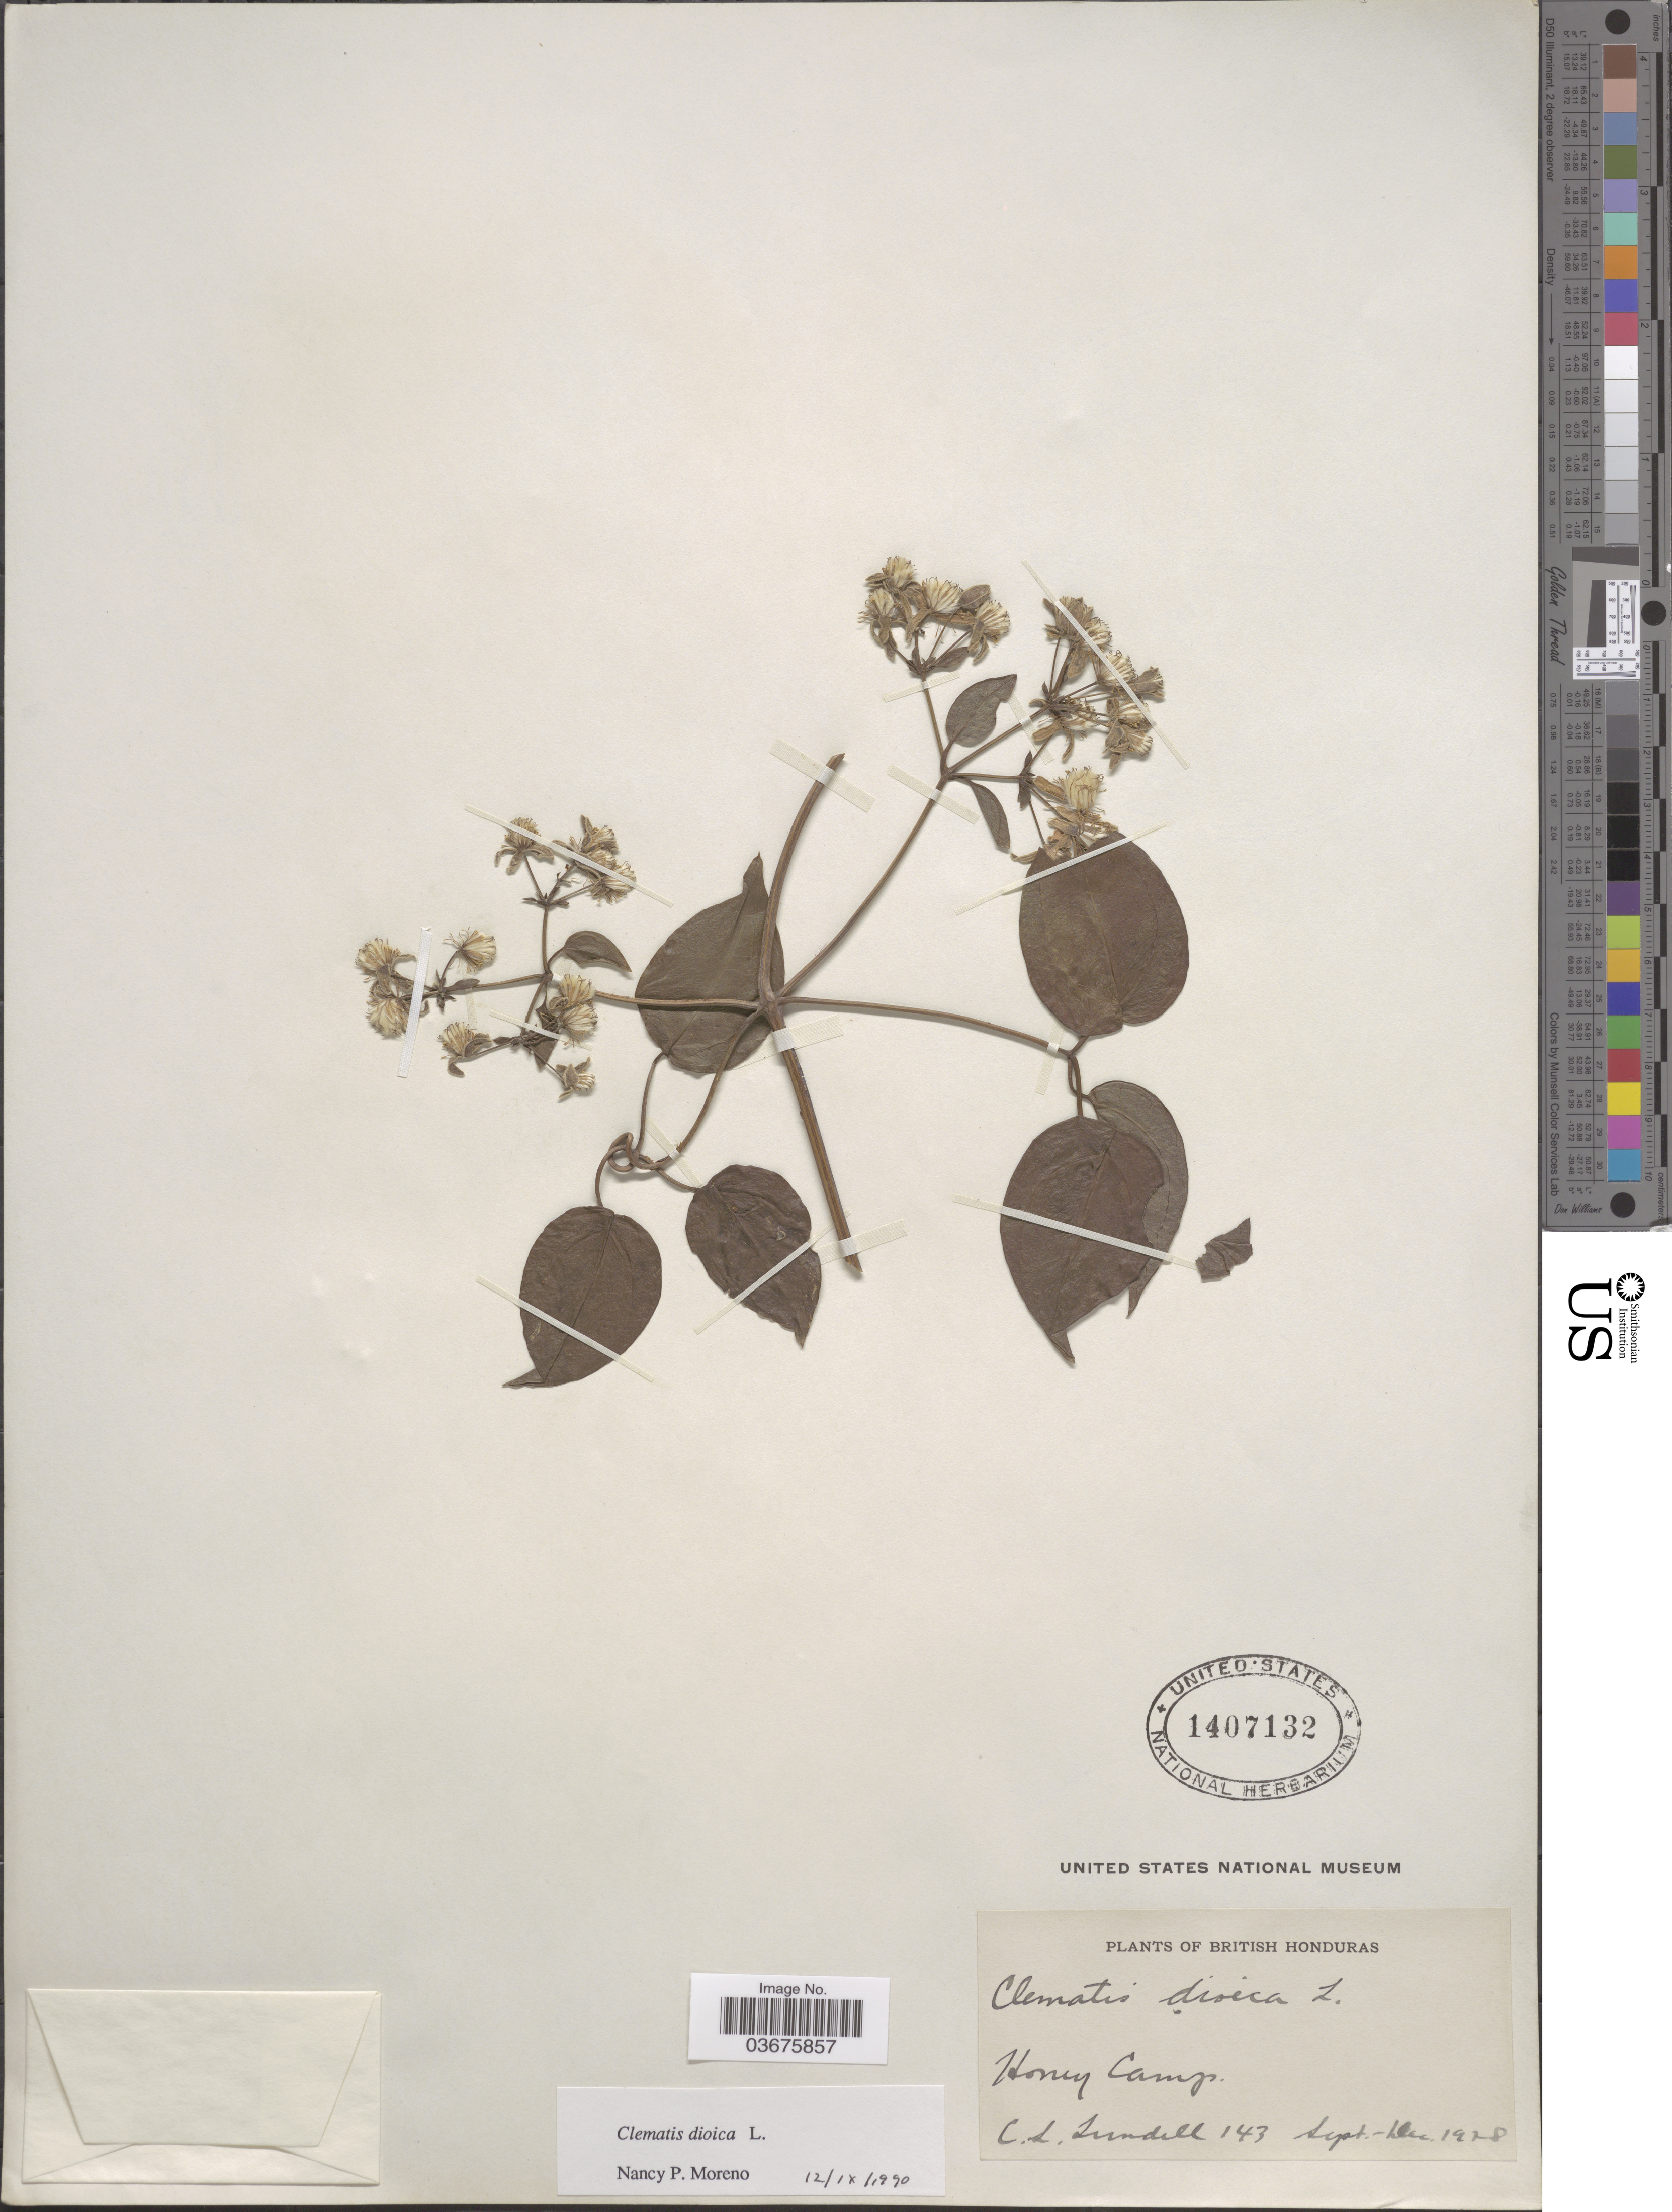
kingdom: Plantae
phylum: Tracheophyta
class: Magnoliopsida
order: Ranunculales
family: Ranunculaceae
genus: Clematis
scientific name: Clematis dioica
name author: L.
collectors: C. L. Lundell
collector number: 143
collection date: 1928-09/1928-12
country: Belize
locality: British Honduras. Honey Camp.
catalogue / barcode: US 1407132